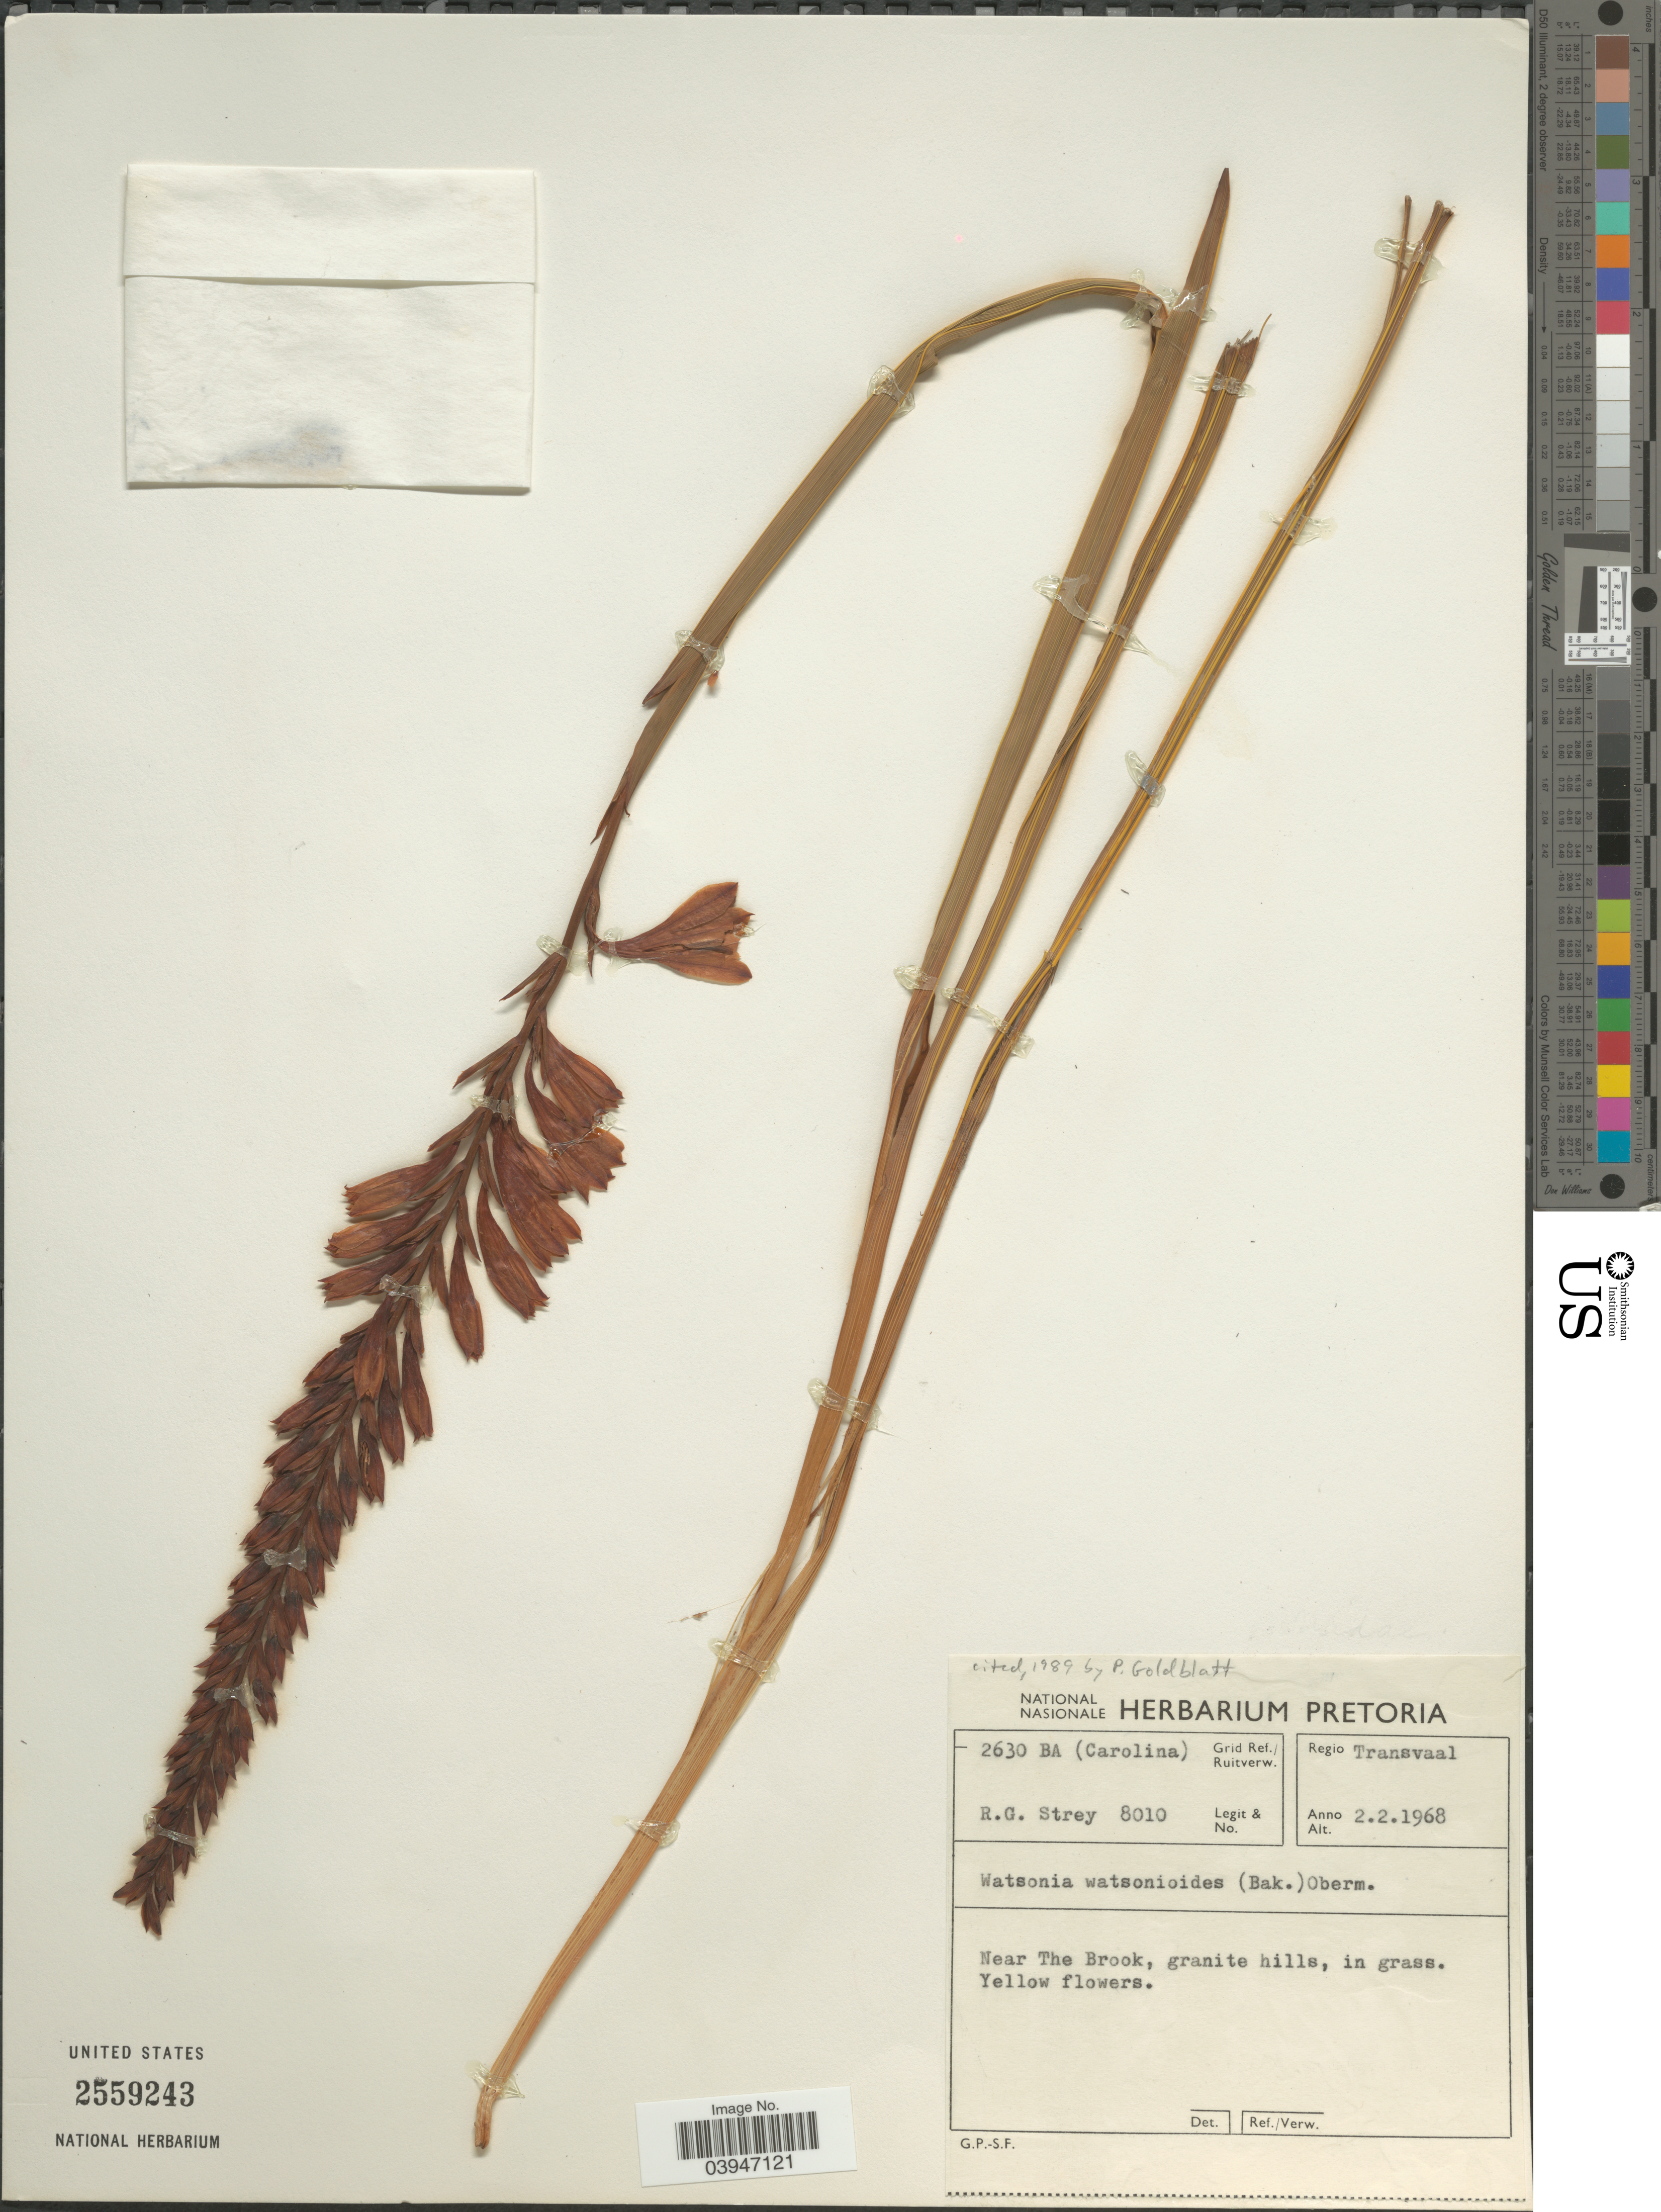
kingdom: Plantae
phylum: Tracheophyta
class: Liliopsida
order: Asparagales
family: Iridaceae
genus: Watsonia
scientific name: Watsonia watsonioides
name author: (Baker) Oberm.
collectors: R. G. Strey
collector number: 8010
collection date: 1968-02-02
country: South Africa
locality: Grid Ref./ Ruitverw. 2630 BA (Carolina). Regio Transvaal. Near The Brook.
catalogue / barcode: US 2559243